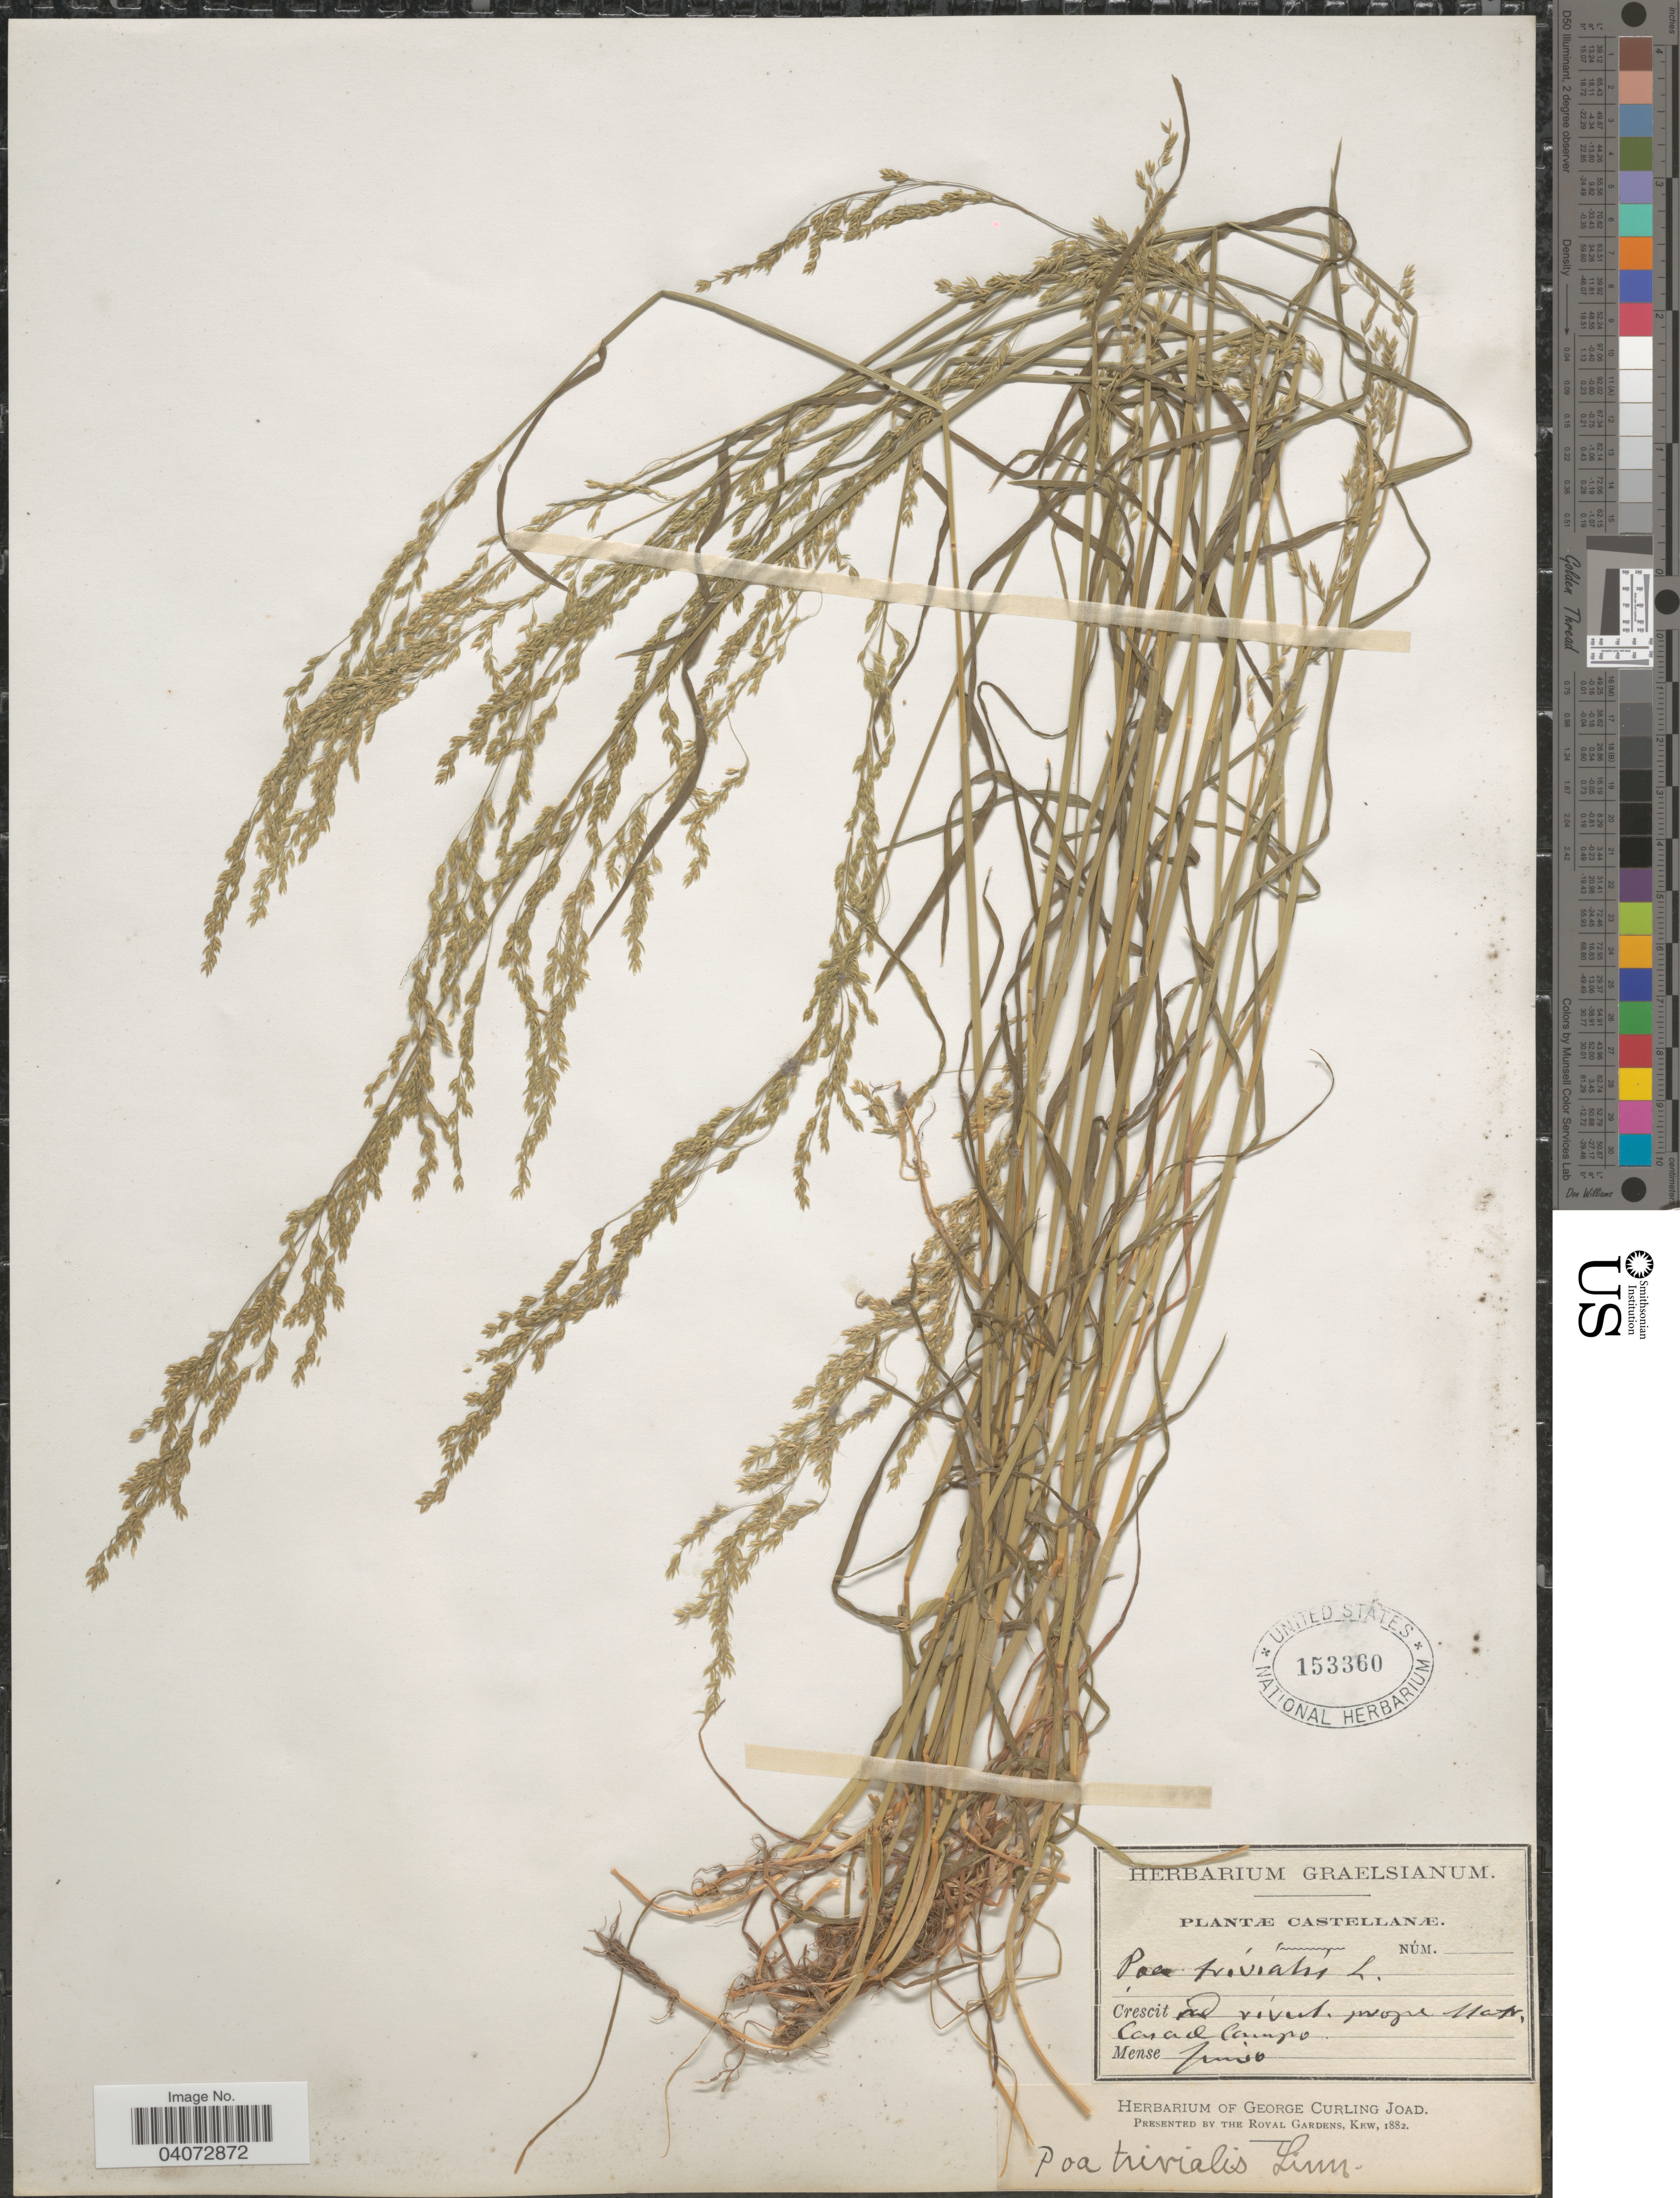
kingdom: Plantae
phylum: Tracheophyta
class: Liliopsida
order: Poales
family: Poaceae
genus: Poa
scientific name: Poa trivialis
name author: L.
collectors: -. Castella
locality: Ad rivut. prope Matr. Casad campo.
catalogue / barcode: US 153360